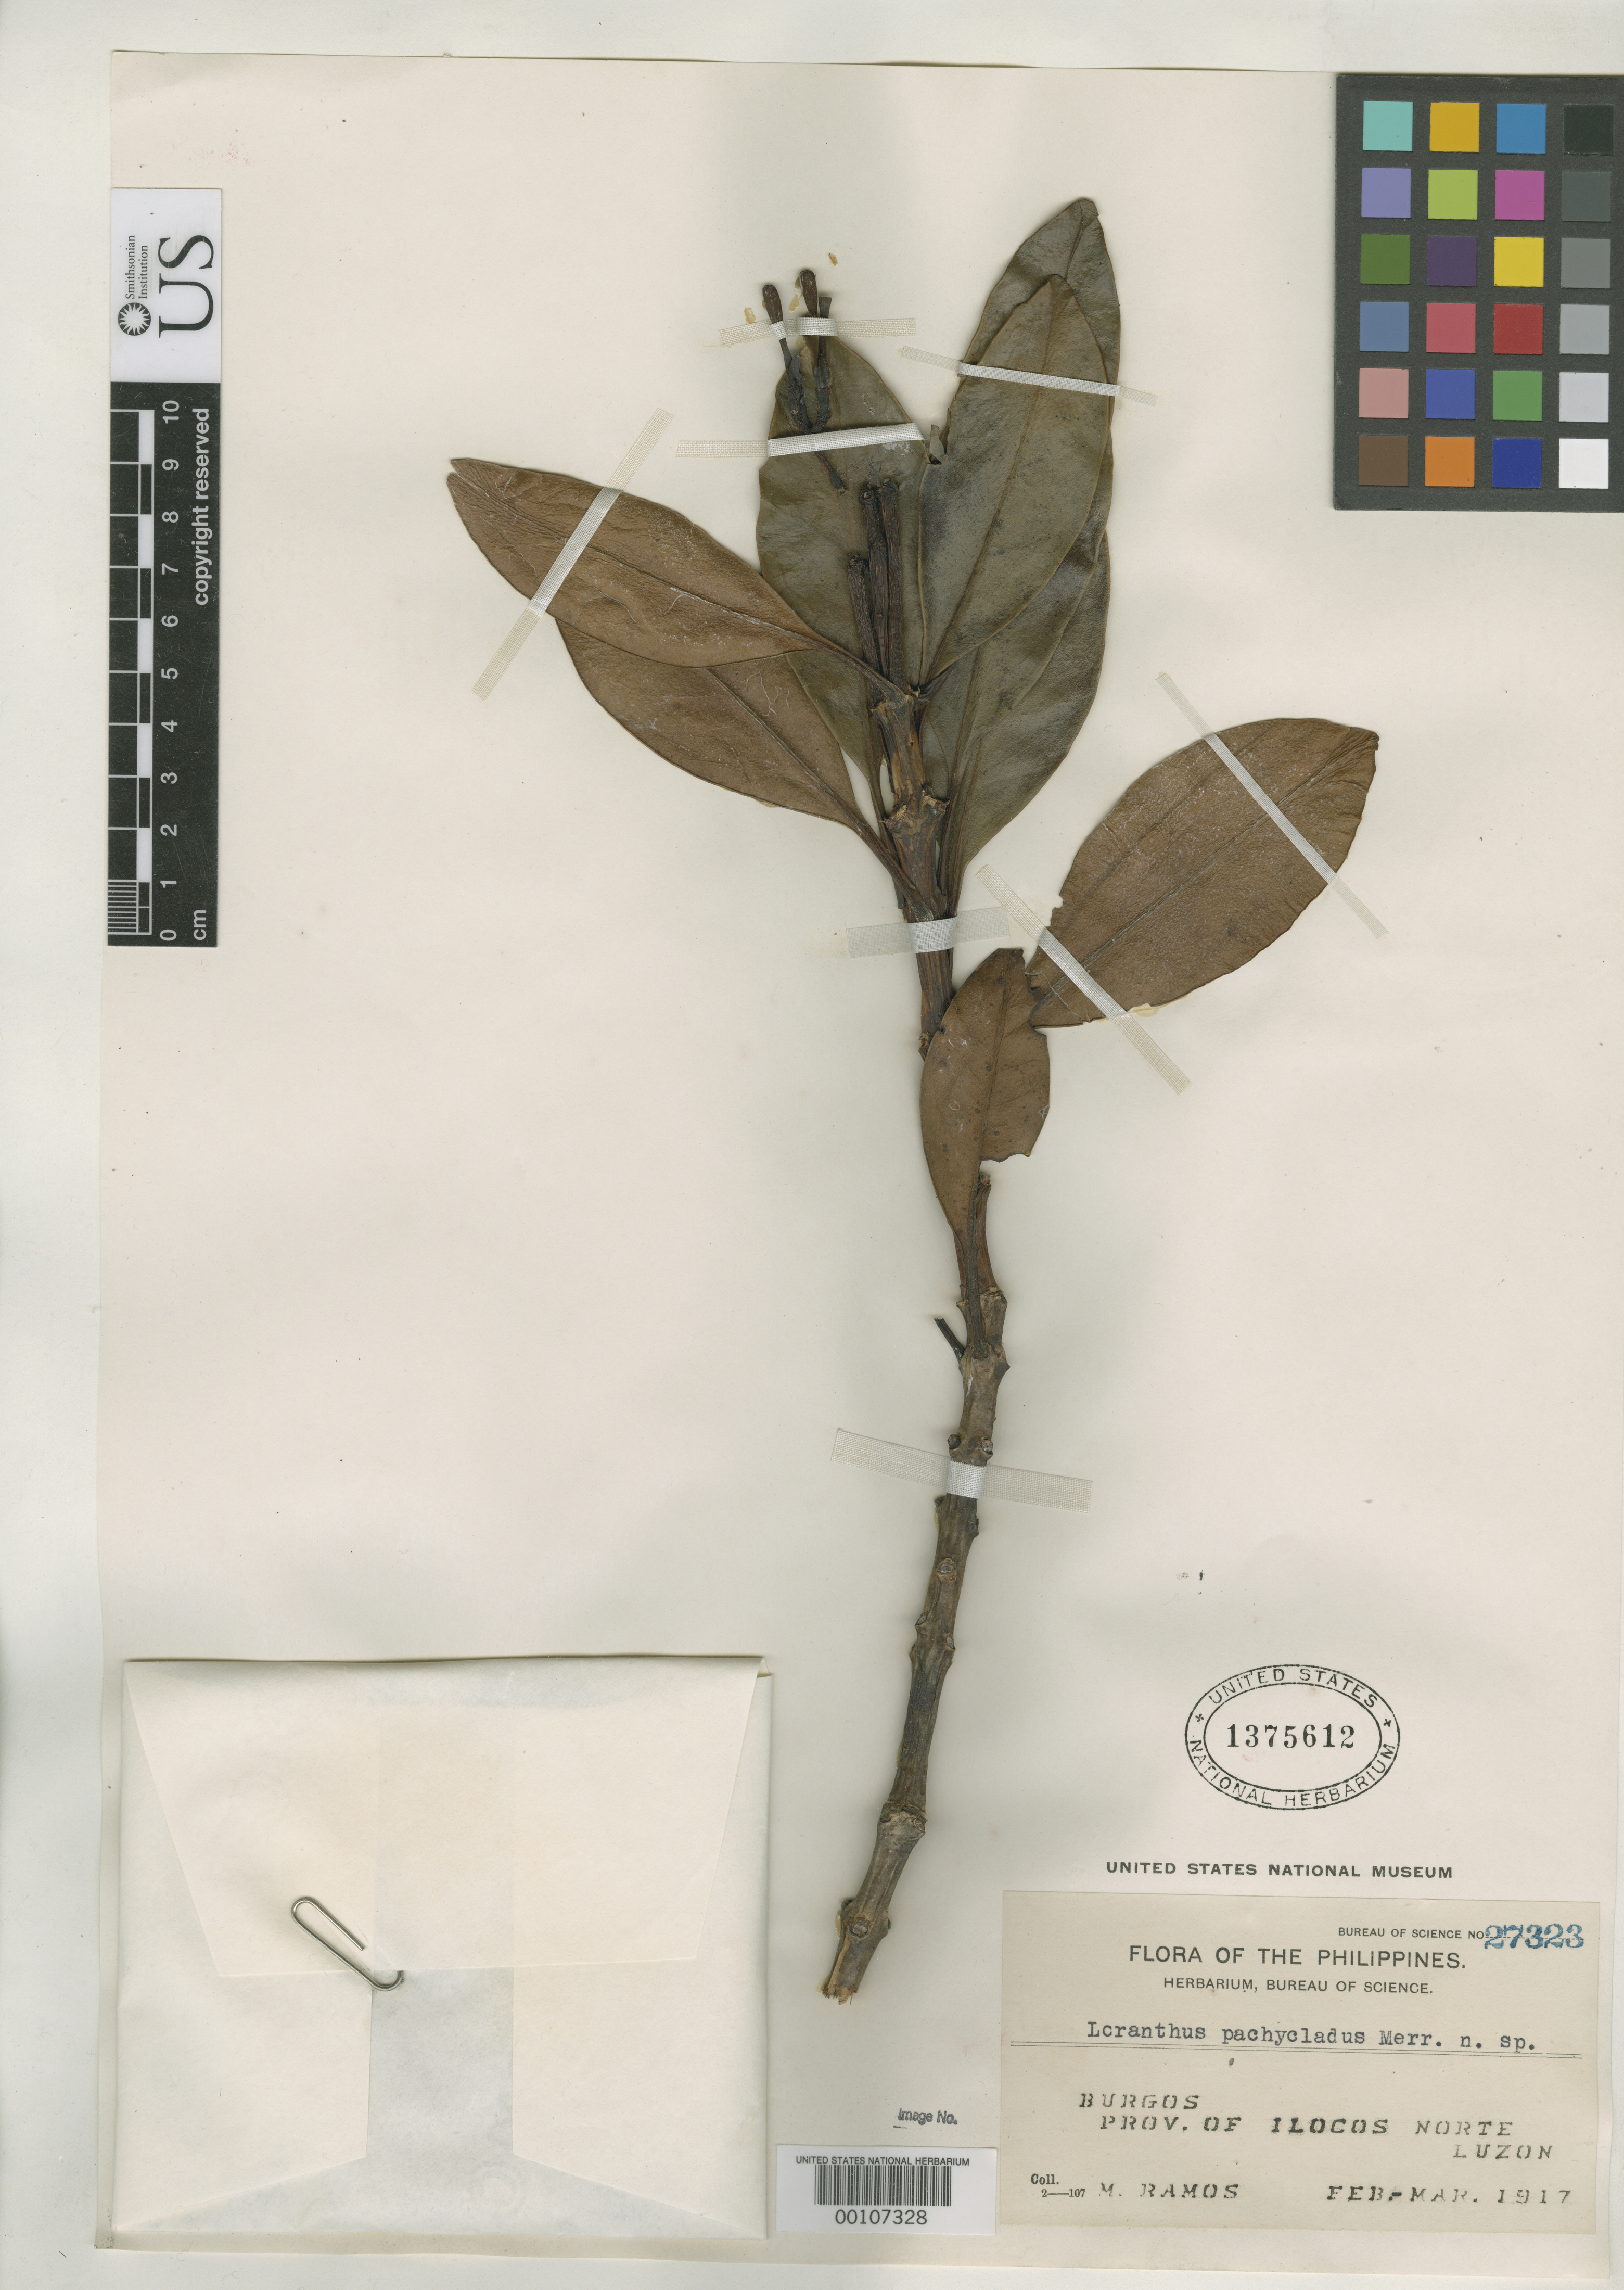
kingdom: Plantae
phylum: Tracheophyta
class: Magnoliopsida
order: Santalales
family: Loranthaceae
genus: Loranthus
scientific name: Loranthus pachycladus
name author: Merr.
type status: Isotype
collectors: M. Ramos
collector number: Bur. Sci. 27323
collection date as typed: Feb 1917 to -- Mar 1917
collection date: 1917-02/1917-03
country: Philippines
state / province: Ilocos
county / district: Ilocos Norte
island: Luzon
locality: Burgos.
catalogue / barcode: US 1375612